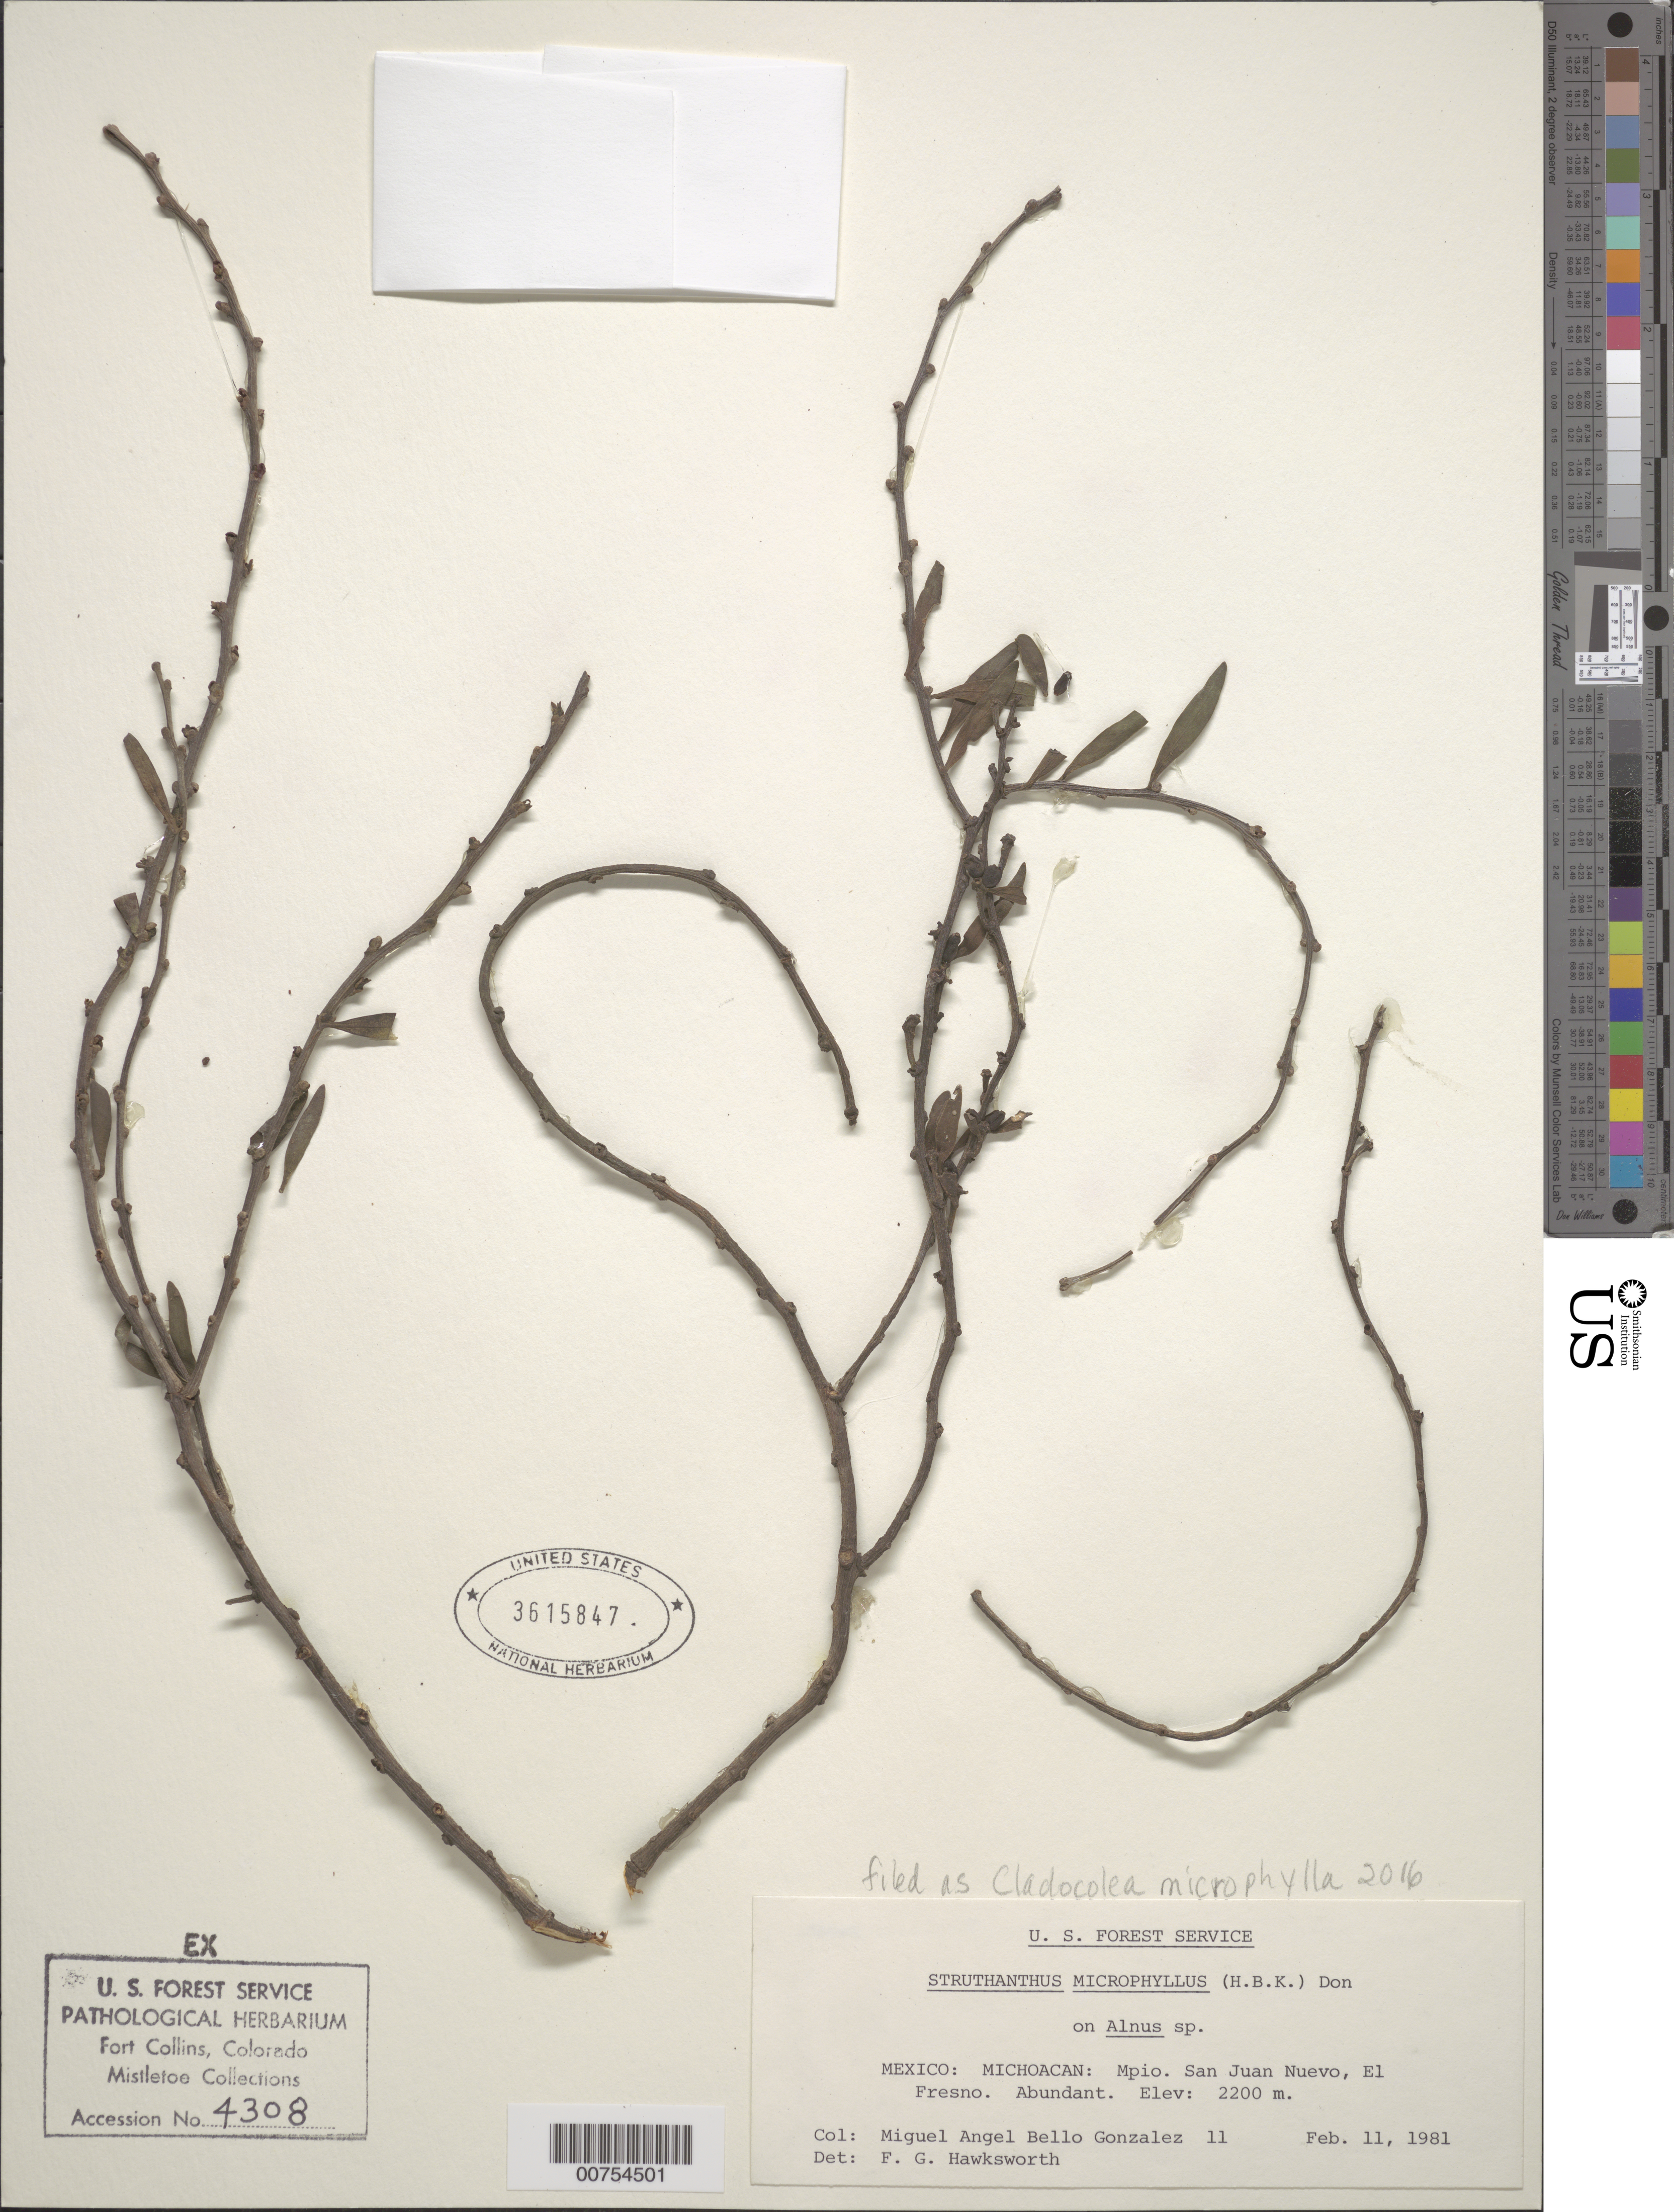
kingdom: Plantae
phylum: Tracheophyta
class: Magnoliopsida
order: Santalales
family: Loranthaceae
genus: Struthanthus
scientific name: Struthanthus microphyllus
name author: G. Don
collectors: M. A. Bello Gonzalez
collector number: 11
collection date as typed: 11 Feb 1981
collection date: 1981-02-11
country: Mexico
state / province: Michoacan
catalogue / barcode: US 3615847-2